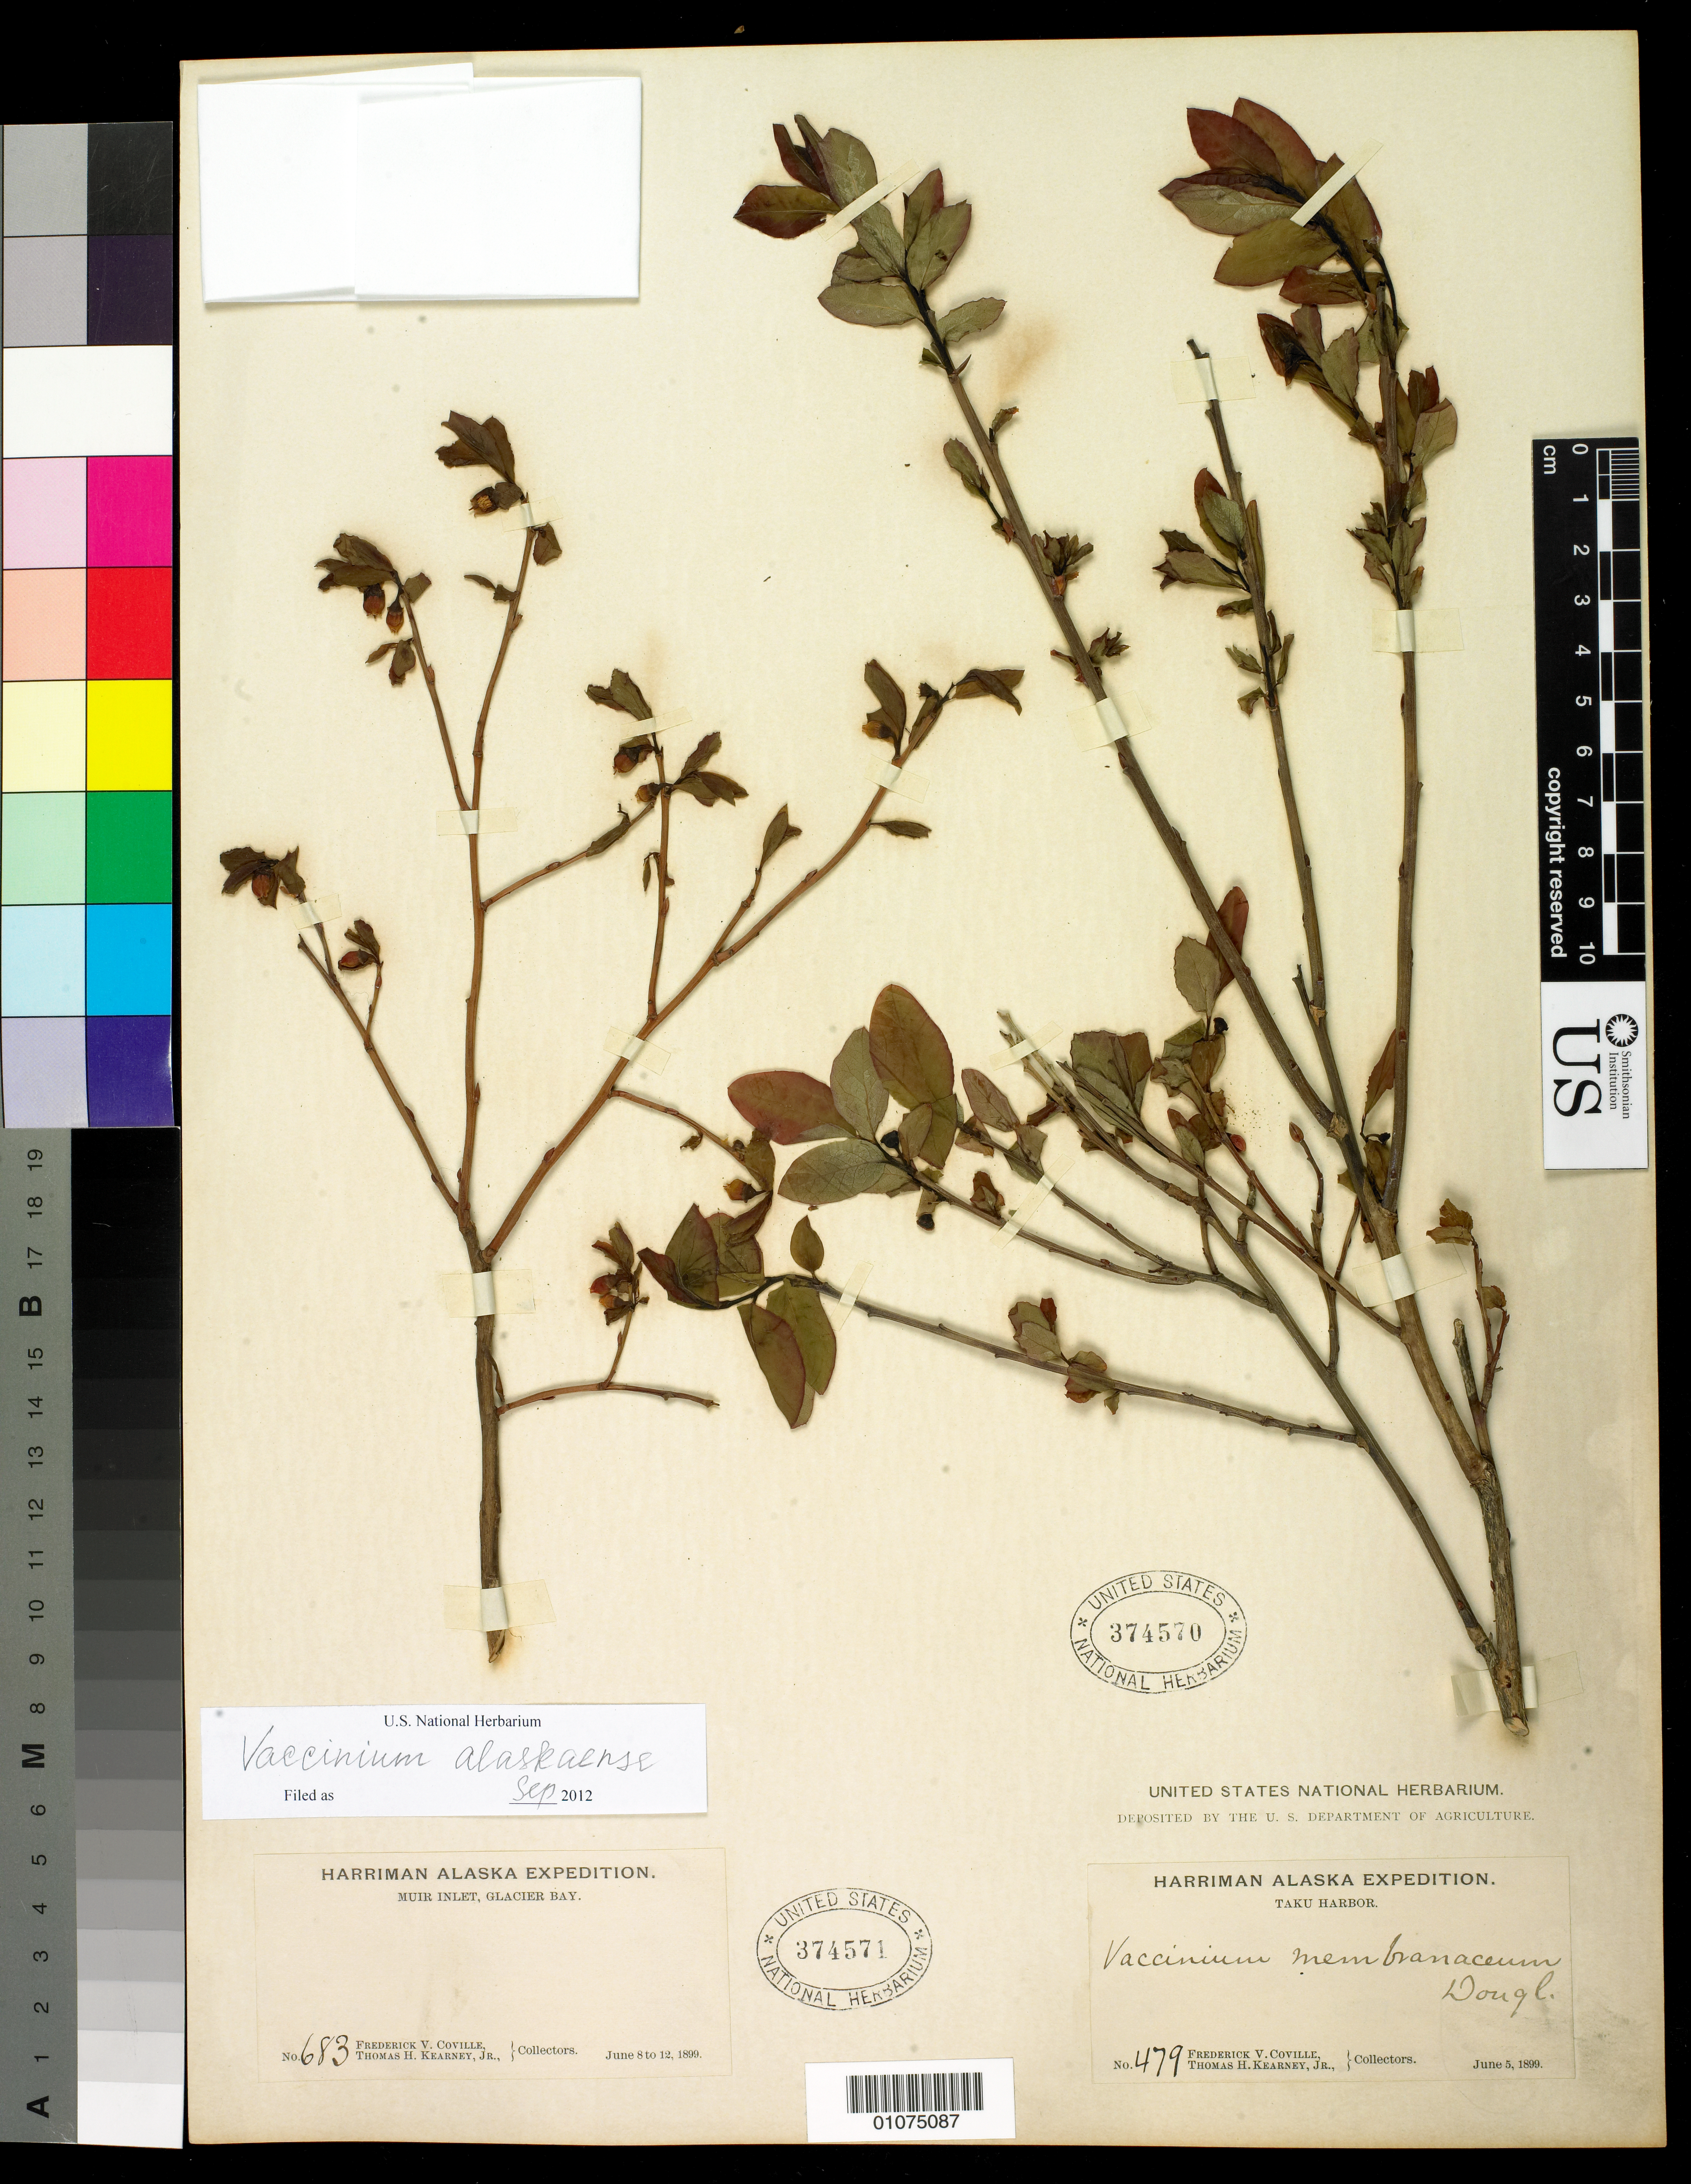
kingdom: Plantae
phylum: Tracheophyta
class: Magnoliopsida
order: Ericales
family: Ericaceae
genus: Vaccinium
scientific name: Vaccinium alaskaense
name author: Howell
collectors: F. V. Coville & T. H. Kearney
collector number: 479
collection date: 1899-06-05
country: United States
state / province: Alaska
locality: Taku Harbor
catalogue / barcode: US 374571